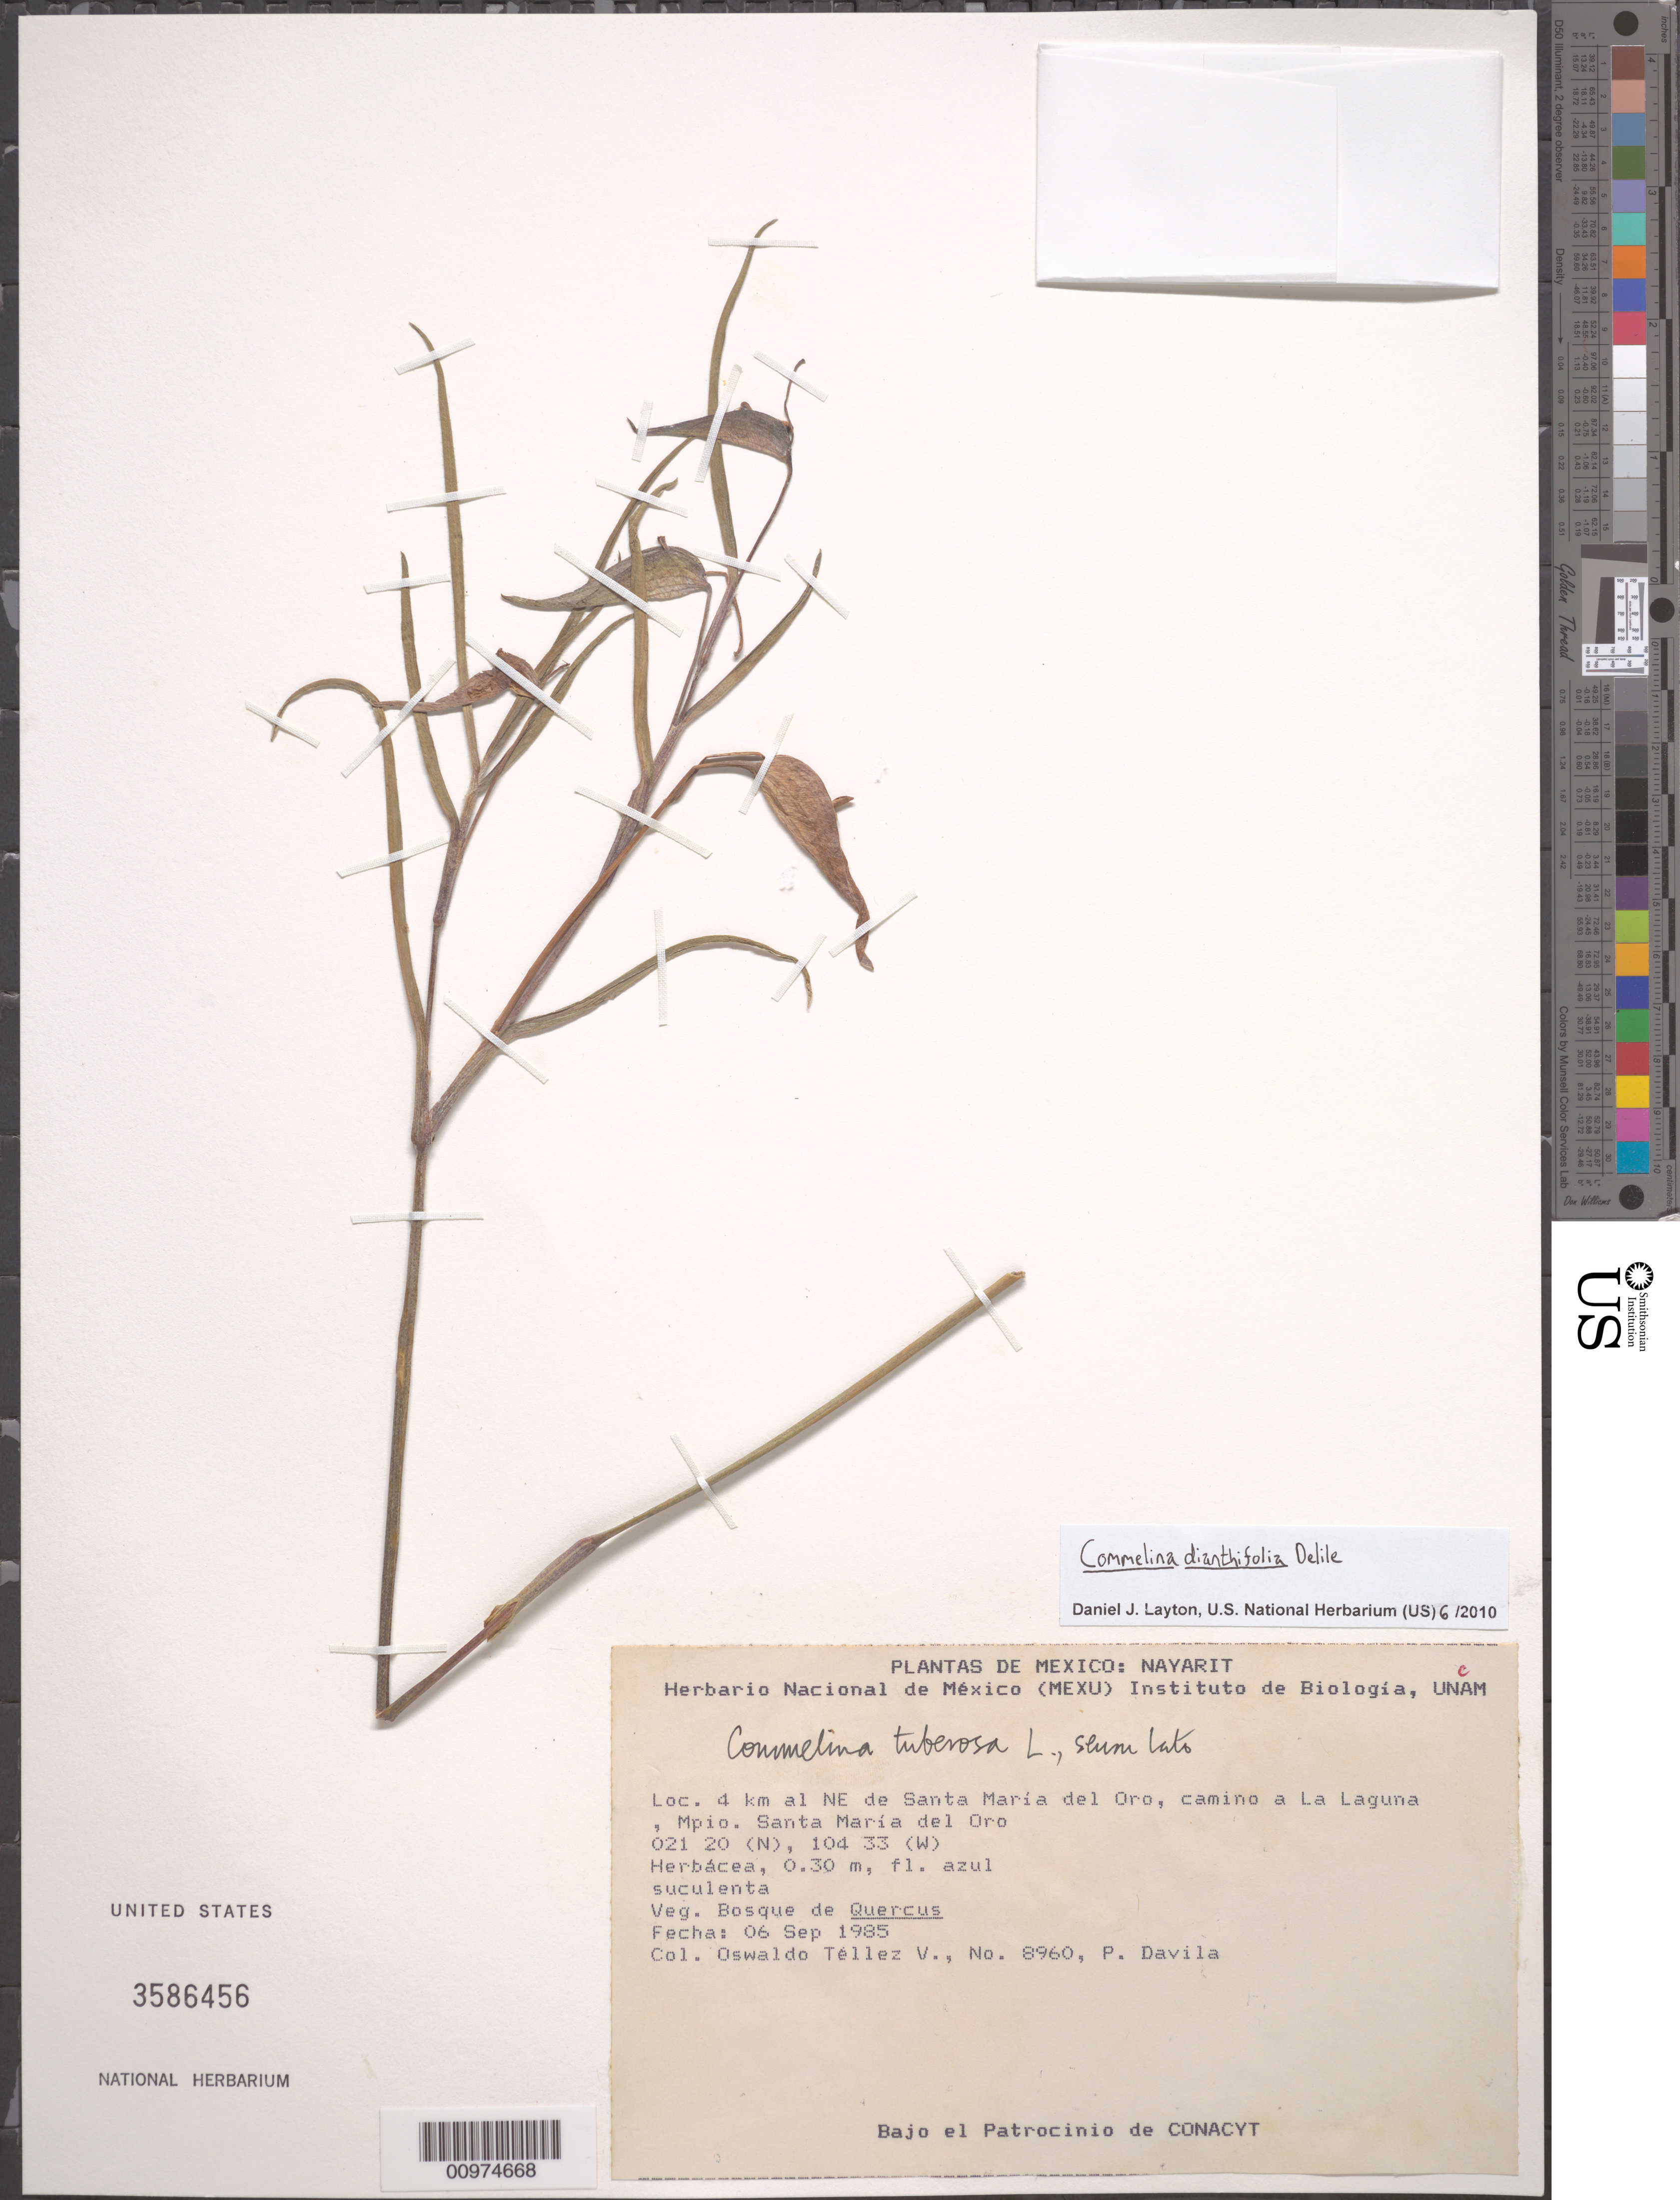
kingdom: Plantae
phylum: Tracheophyta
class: Liliopsida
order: Commelinales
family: Commelinaceae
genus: Commelina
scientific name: Commelina dianthifolia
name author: Redouté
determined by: Layton, Daniel J.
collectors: O. Téllez V. & P. Dávila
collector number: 8960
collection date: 1985-09-06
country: Mexico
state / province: Nayarit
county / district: Santa Maria del Oro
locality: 4 km al NE de Santa Maria del Oro, camino a La Laguna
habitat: bosque de Quercus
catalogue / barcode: US 3586456